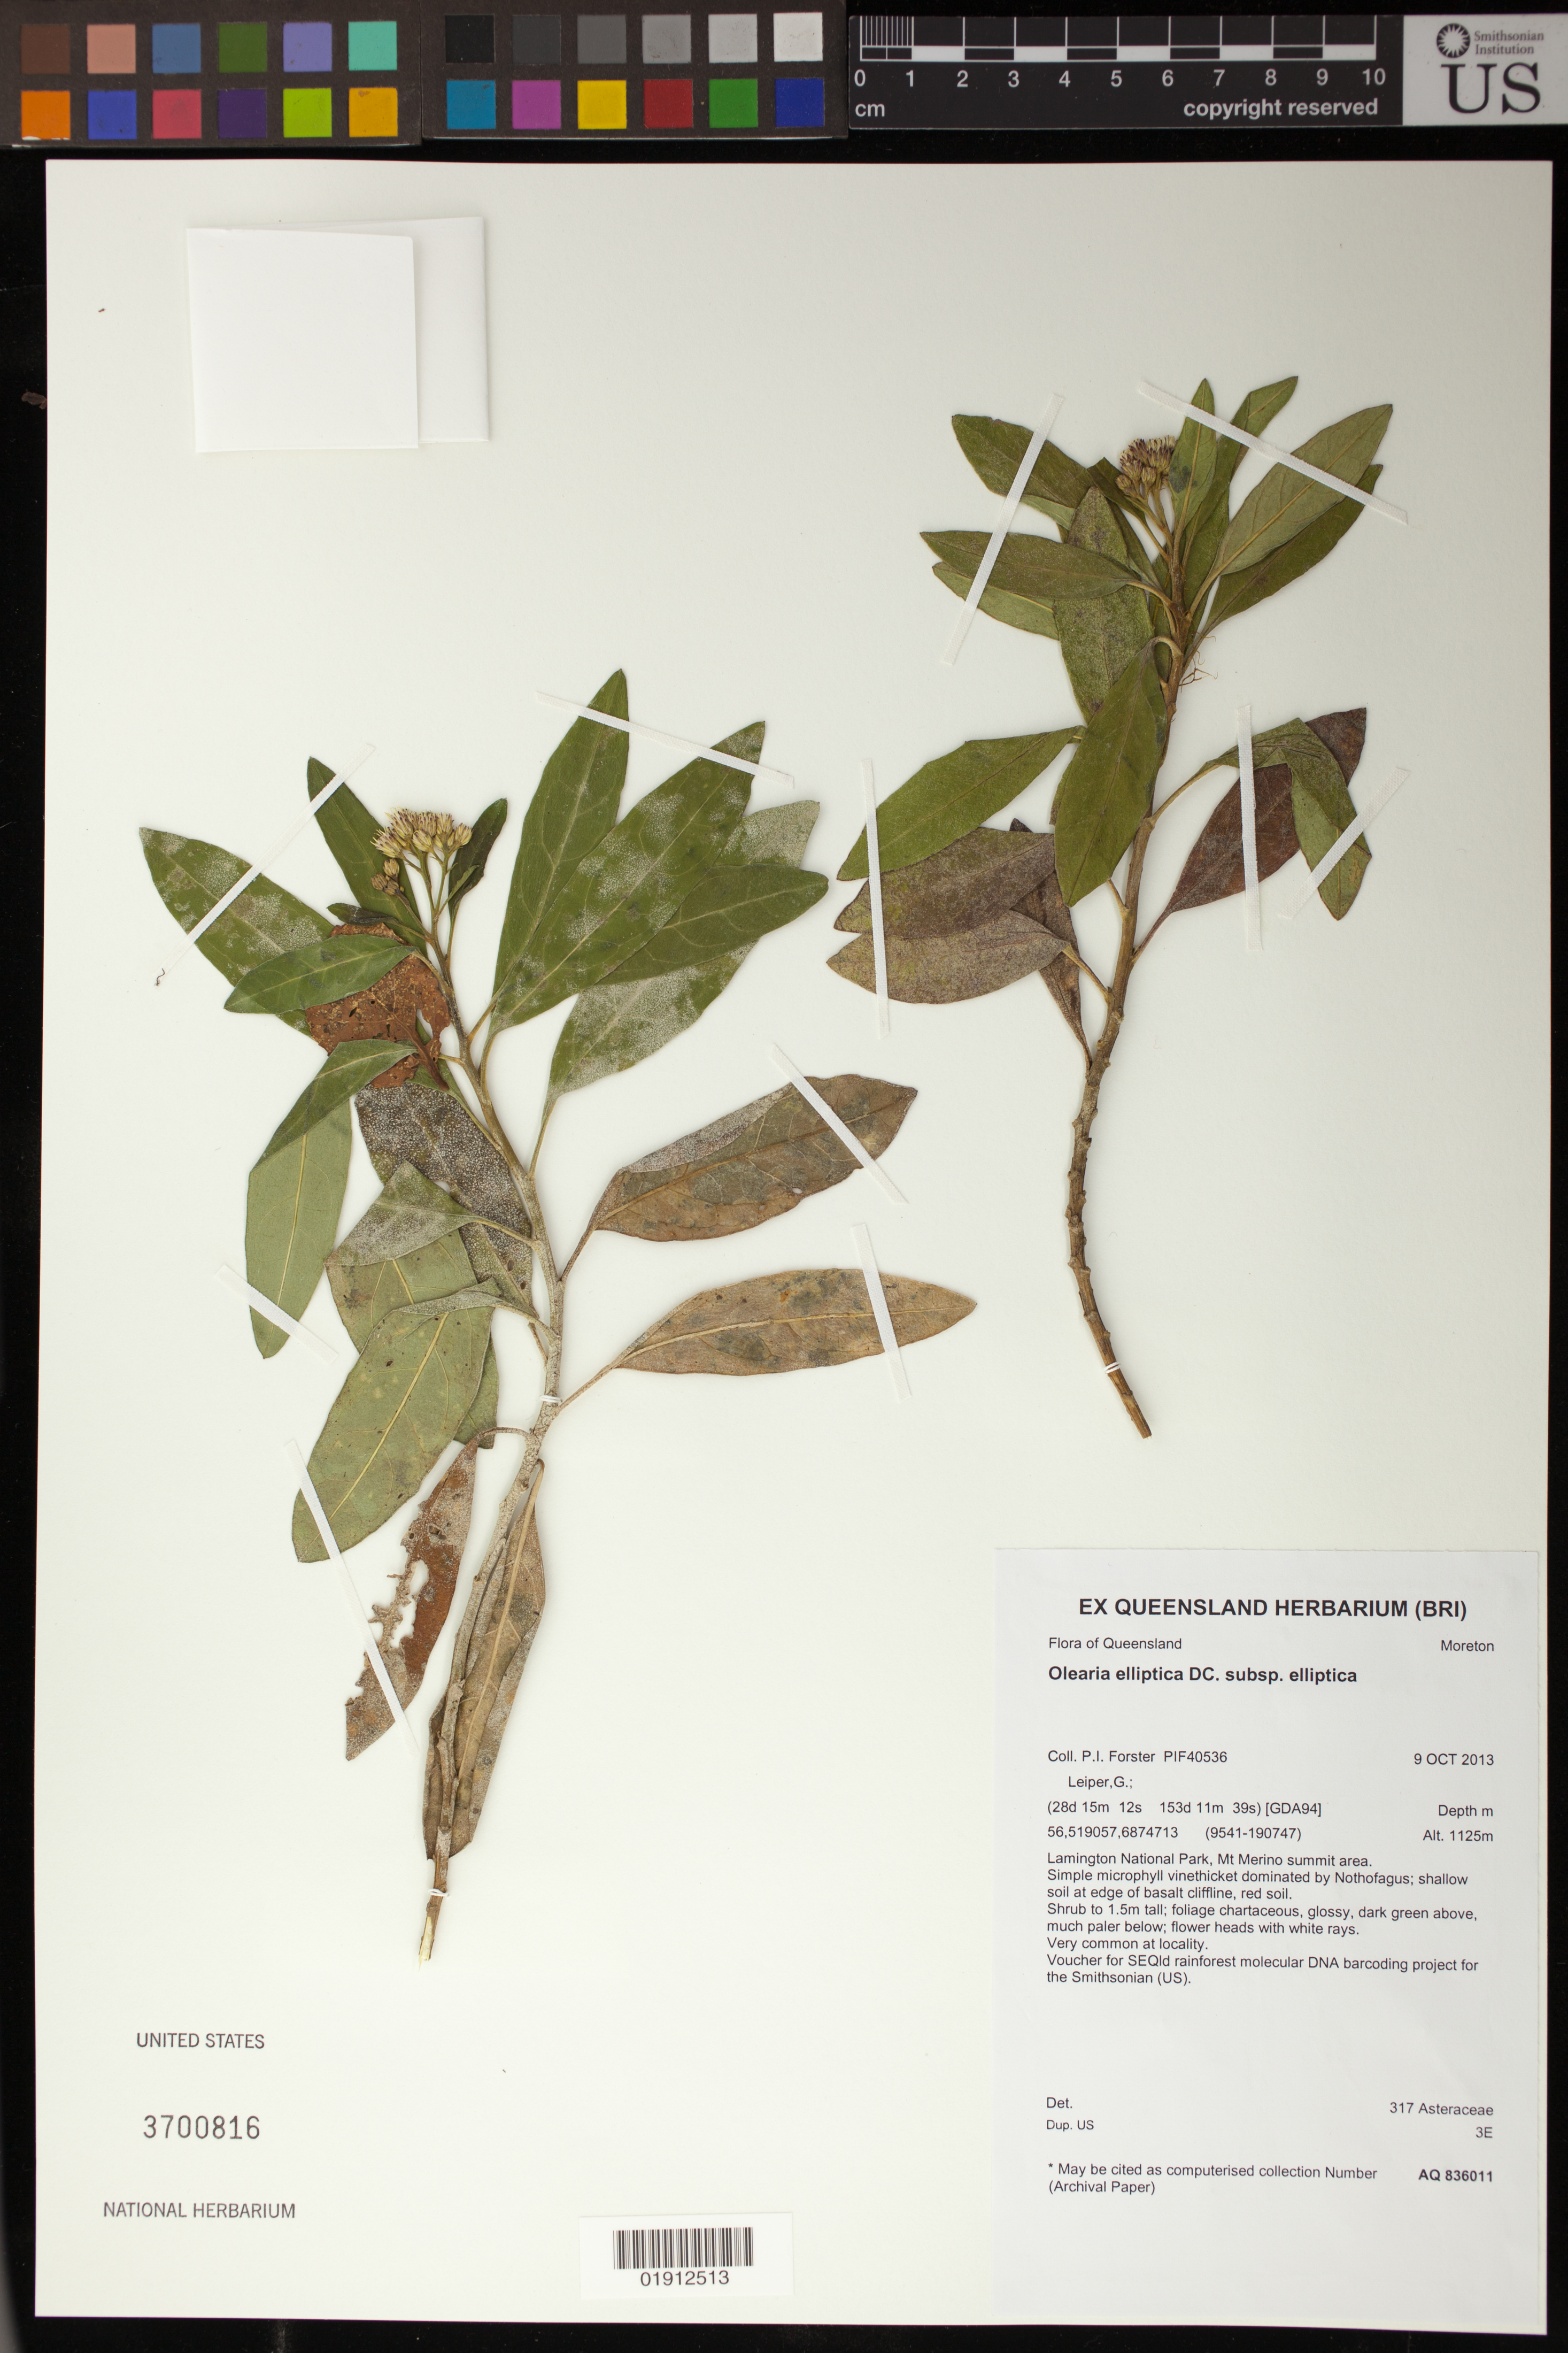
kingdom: Plantae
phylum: Tracheophyta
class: Magnoliopsida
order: Asterales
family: Asteraceae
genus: Olearia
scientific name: Olearia elliptica subsp. elliptica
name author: DC.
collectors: P. I. Forster & G. Leiper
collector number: PIF40536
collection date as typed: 9 Oct 2013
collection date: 2013-10-09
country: Australia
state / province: Queensland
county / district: Moreton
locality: Lamington National Park, Mt Merino summit area.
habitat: Shallow soil at edge of basalt cliffline, red soil.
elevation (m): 1125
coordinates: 28 15 12 S, 153 11 39 E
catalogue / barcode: US 3700816